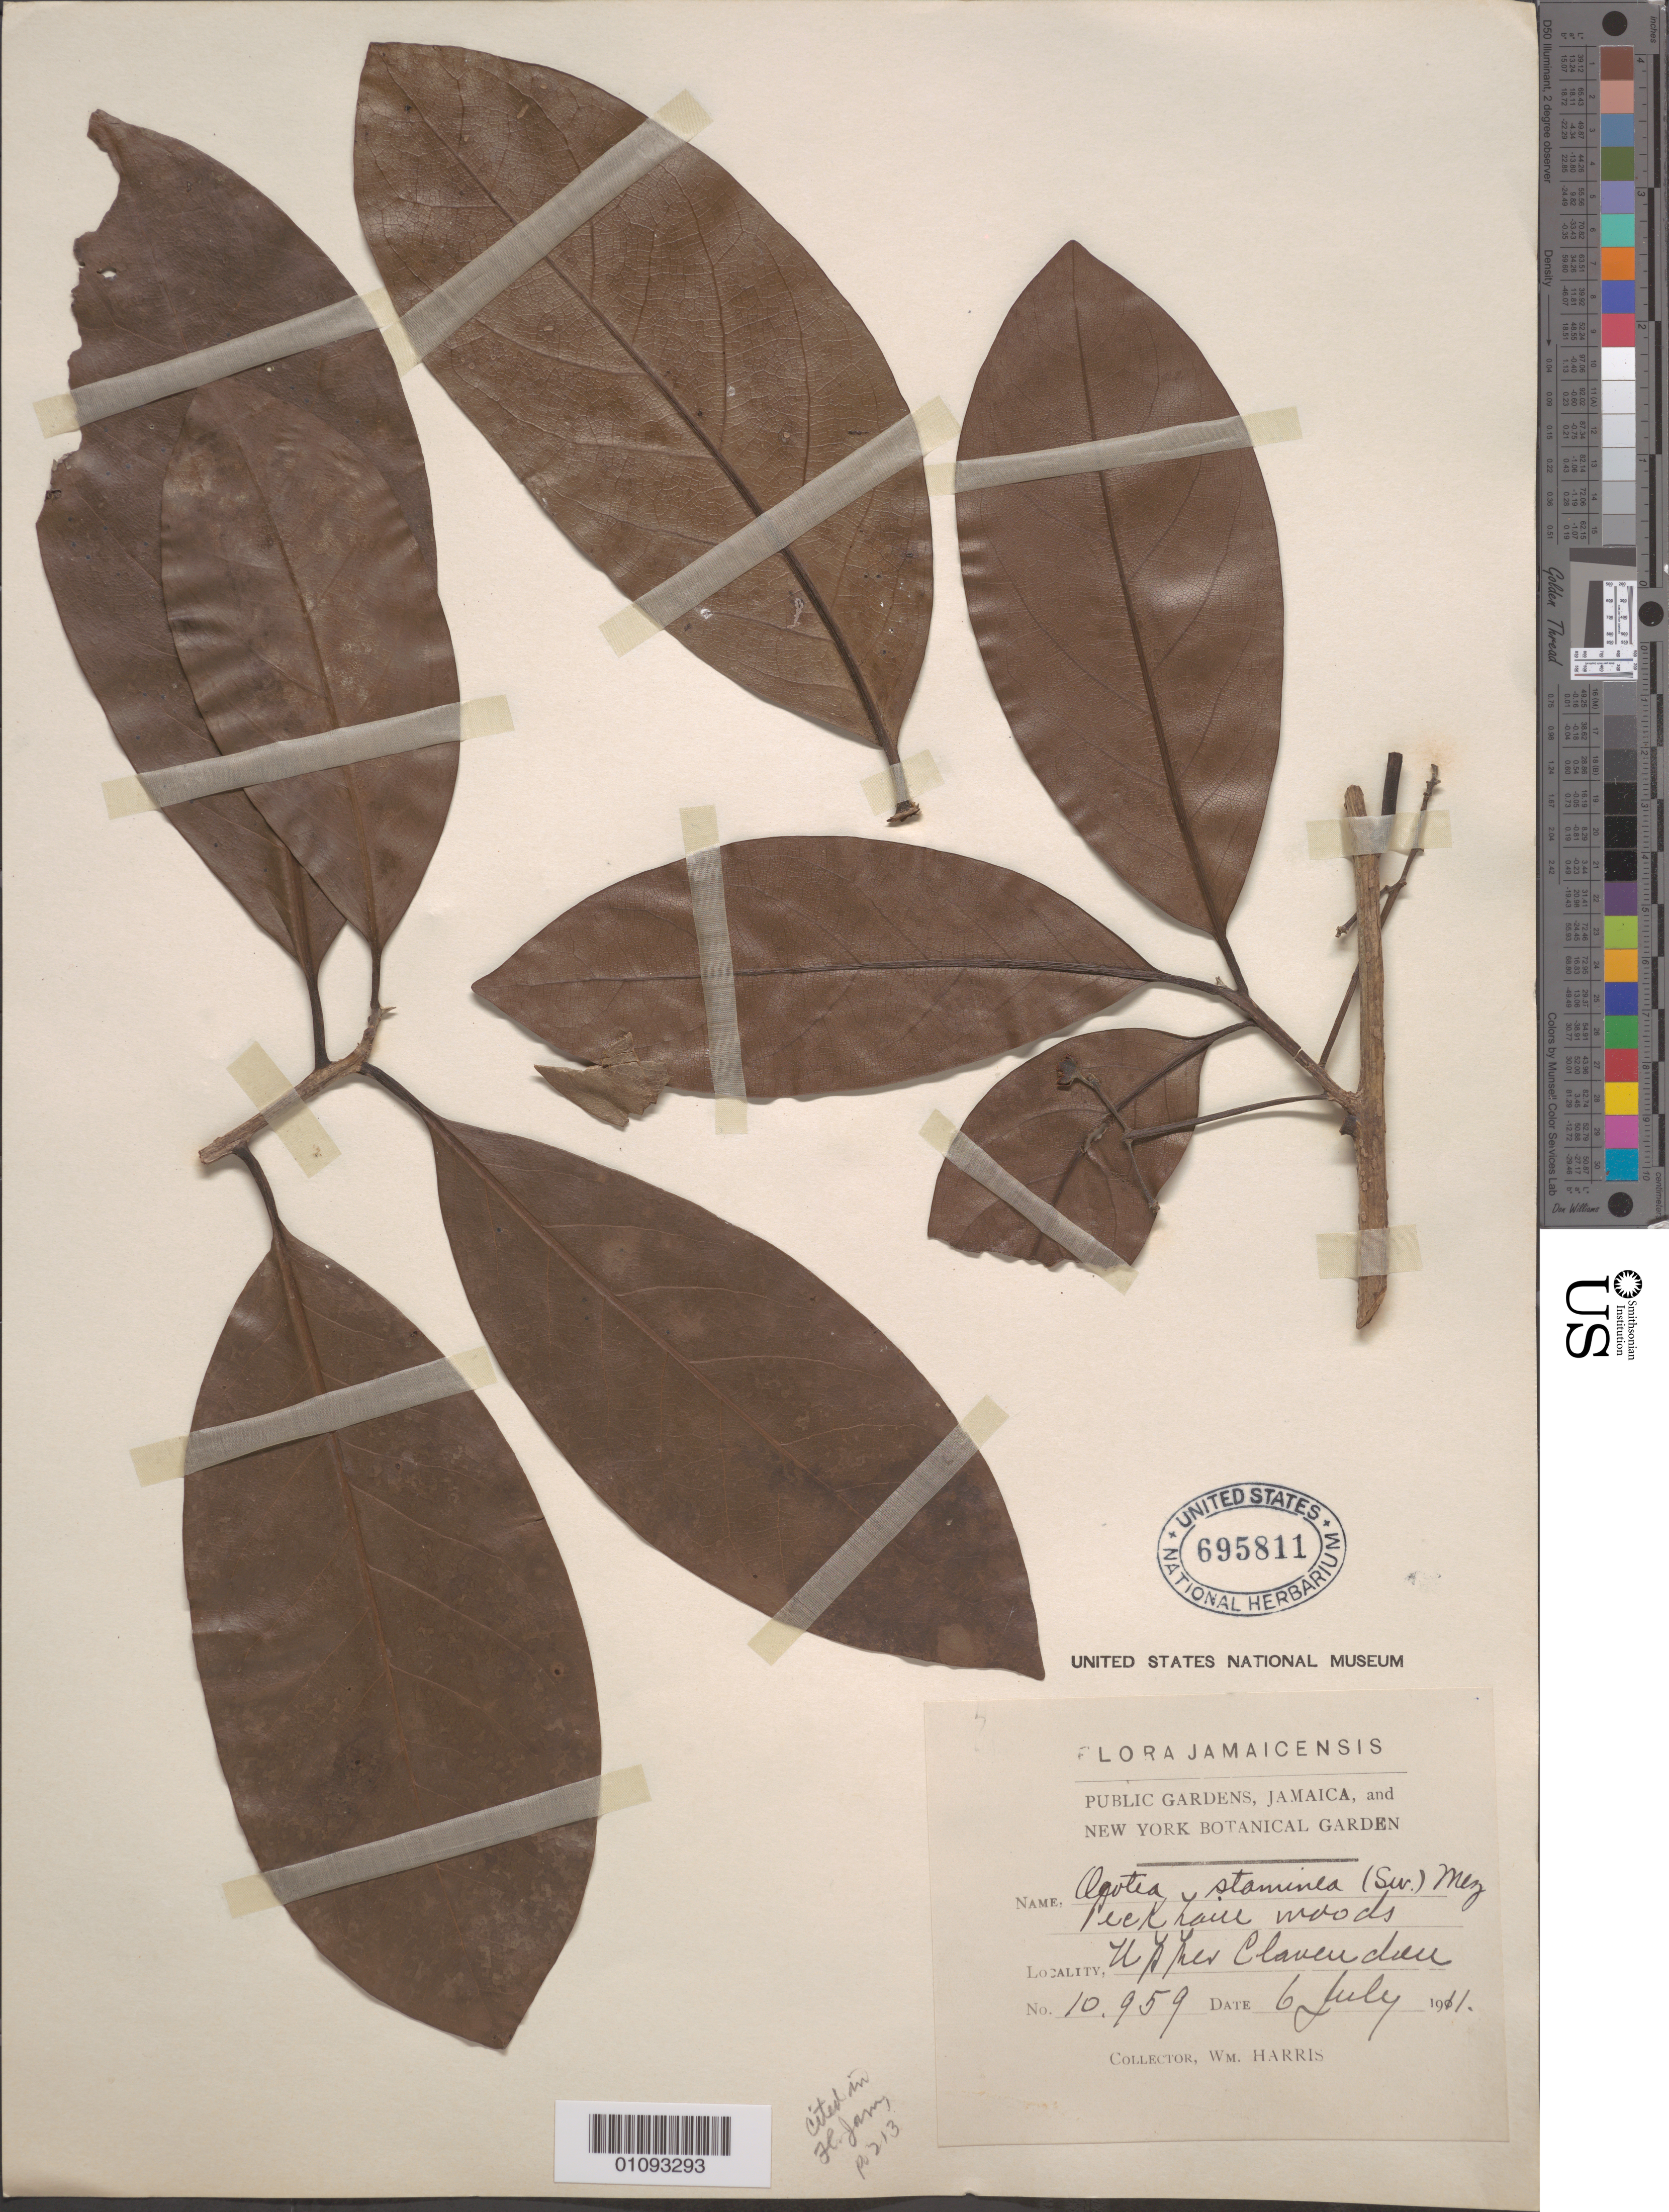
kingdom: Plantae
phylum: Tracheophyta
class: Magnoliopsida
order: Laurales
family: Lauraceae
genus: Ocotea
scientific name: Ocotea staminea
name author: (Griseb.) Mez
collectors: W. Harris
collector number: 10959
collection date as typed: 06 Jul 1911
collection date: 1911-07-06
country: Jamaica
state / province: Clarendon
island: Jamaica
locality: Upper Clarendon.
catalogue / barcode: US 695811